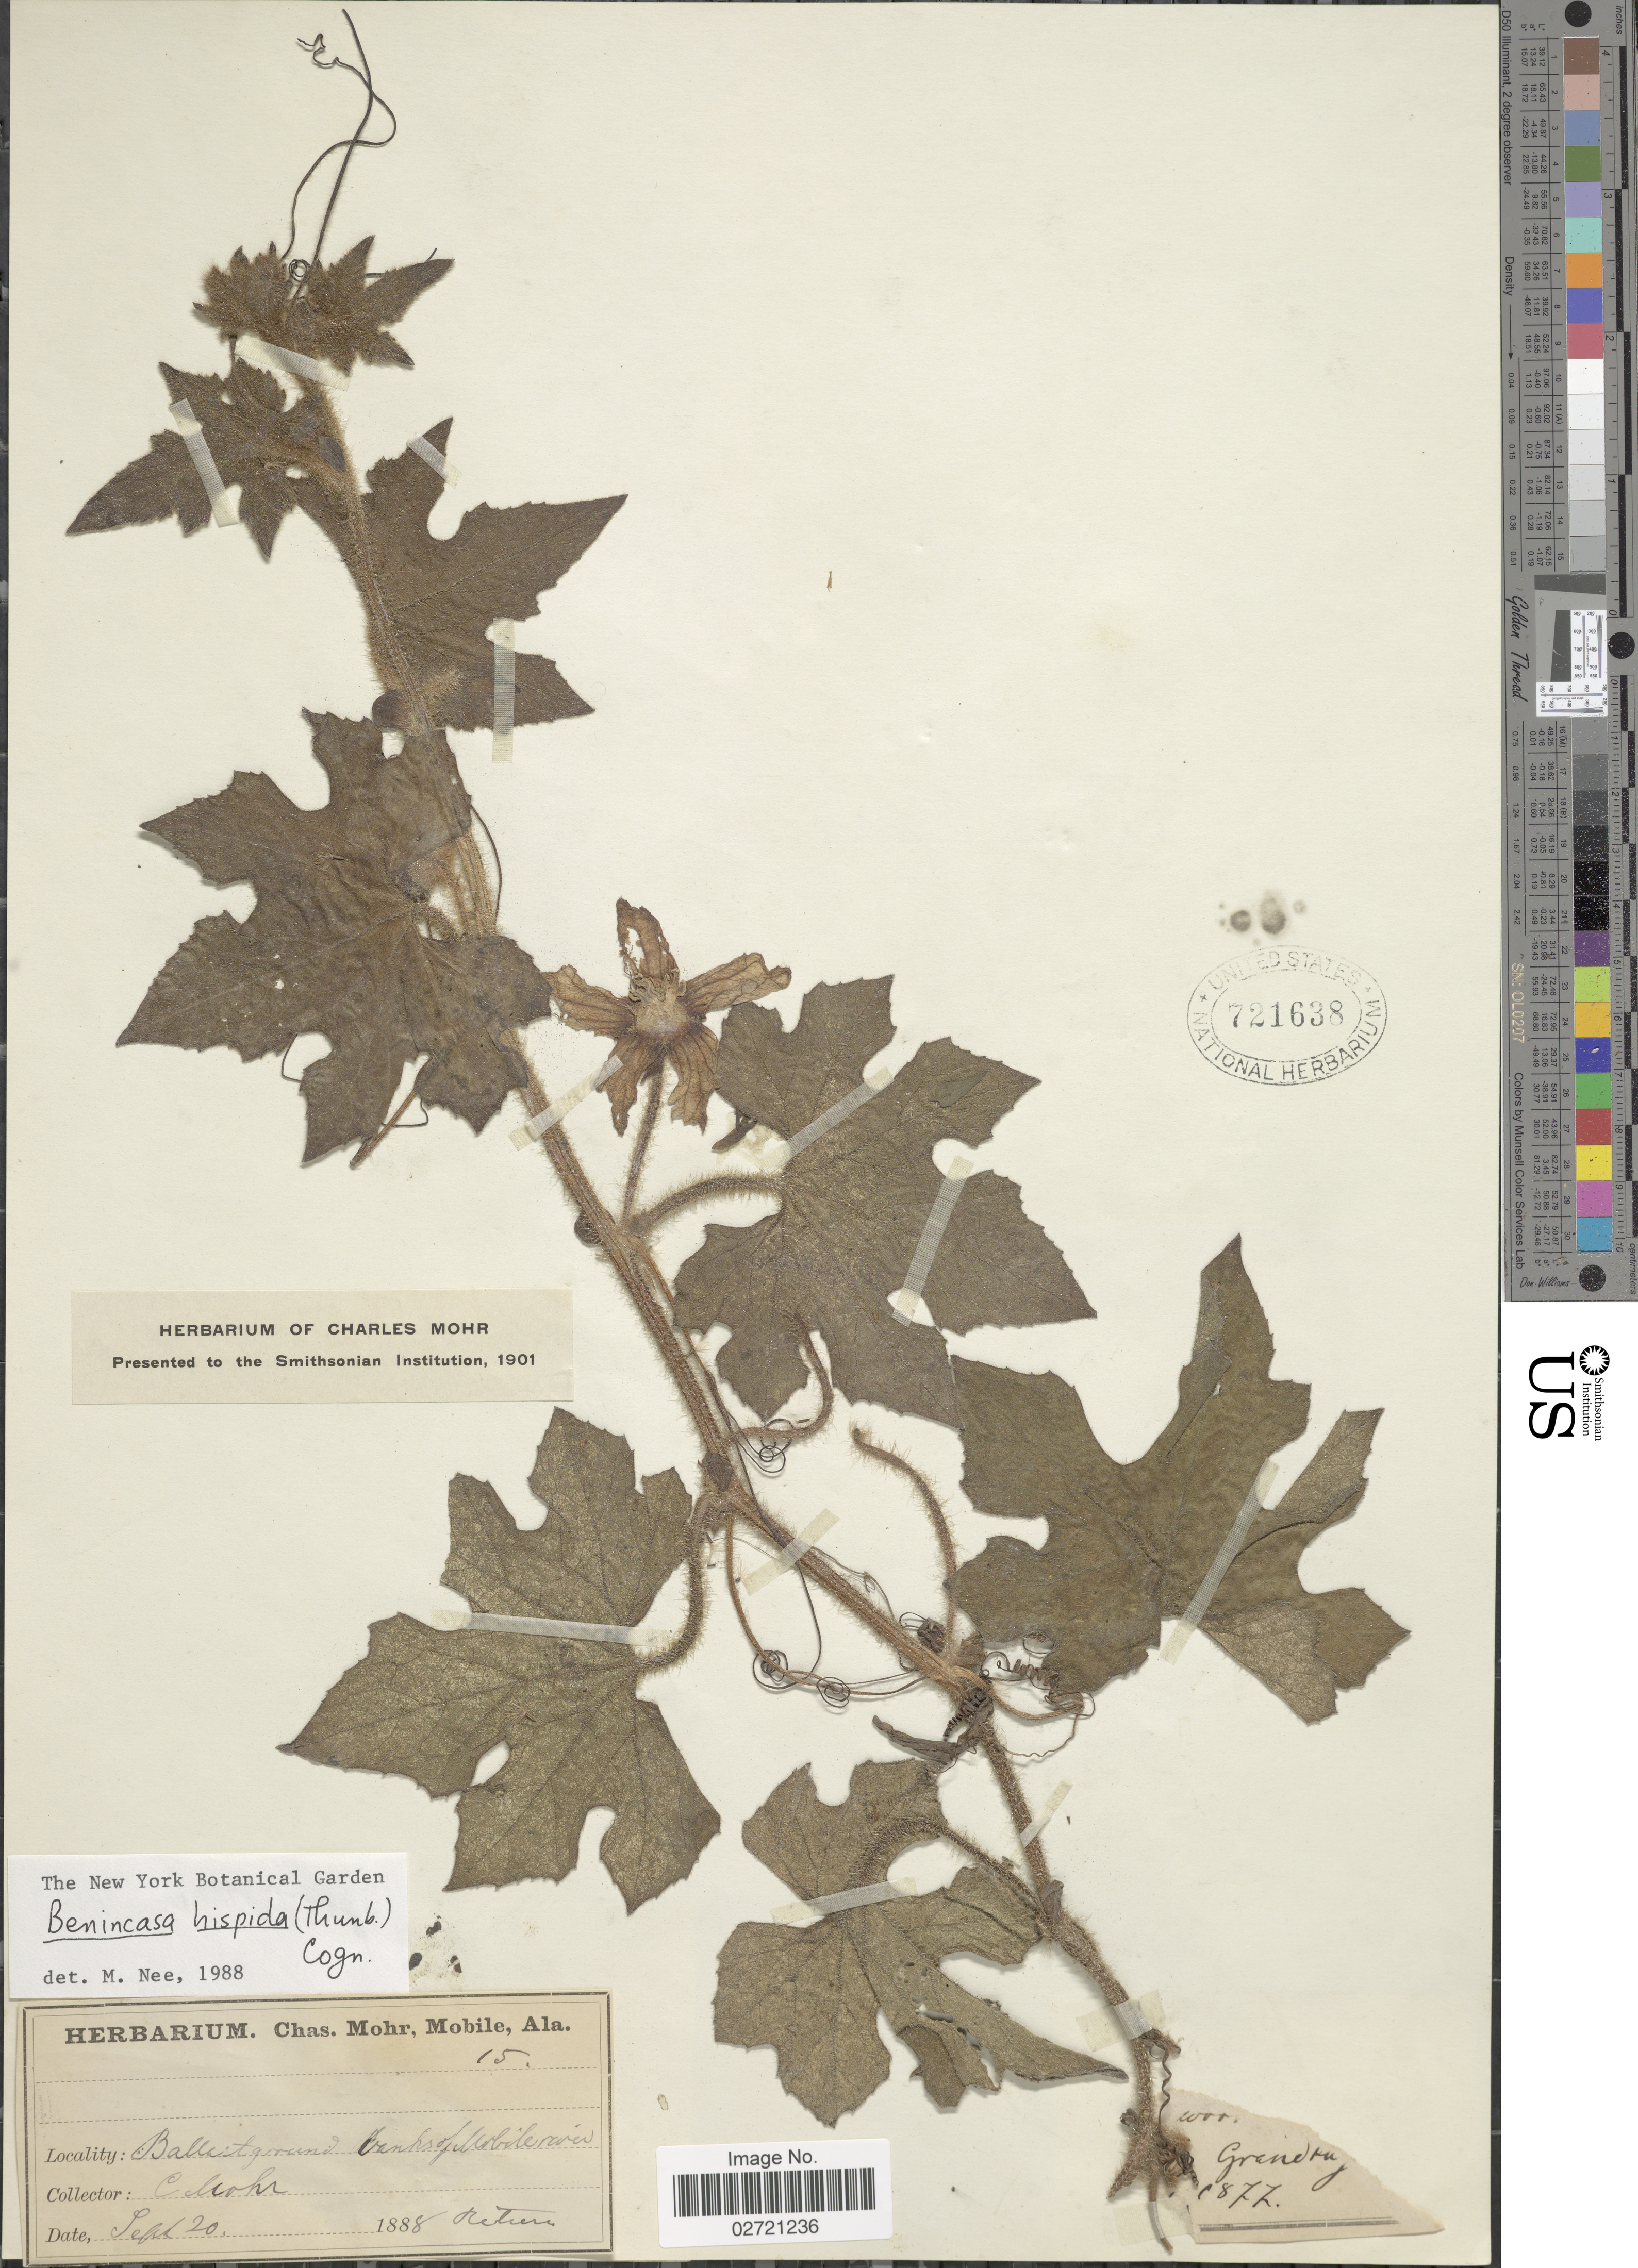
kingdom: Plantae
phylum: Tracheophyta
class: Magnoliopsida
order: Cucurbitales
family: Cucurbitaceae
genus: Benincasa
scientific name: Benincasa hispida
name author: (Thunb.) Cogn.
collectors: C. T. Mohr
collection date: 1888-09-20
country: United States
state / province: Alabama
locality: Banks of Mobile river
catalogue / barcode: US 721638